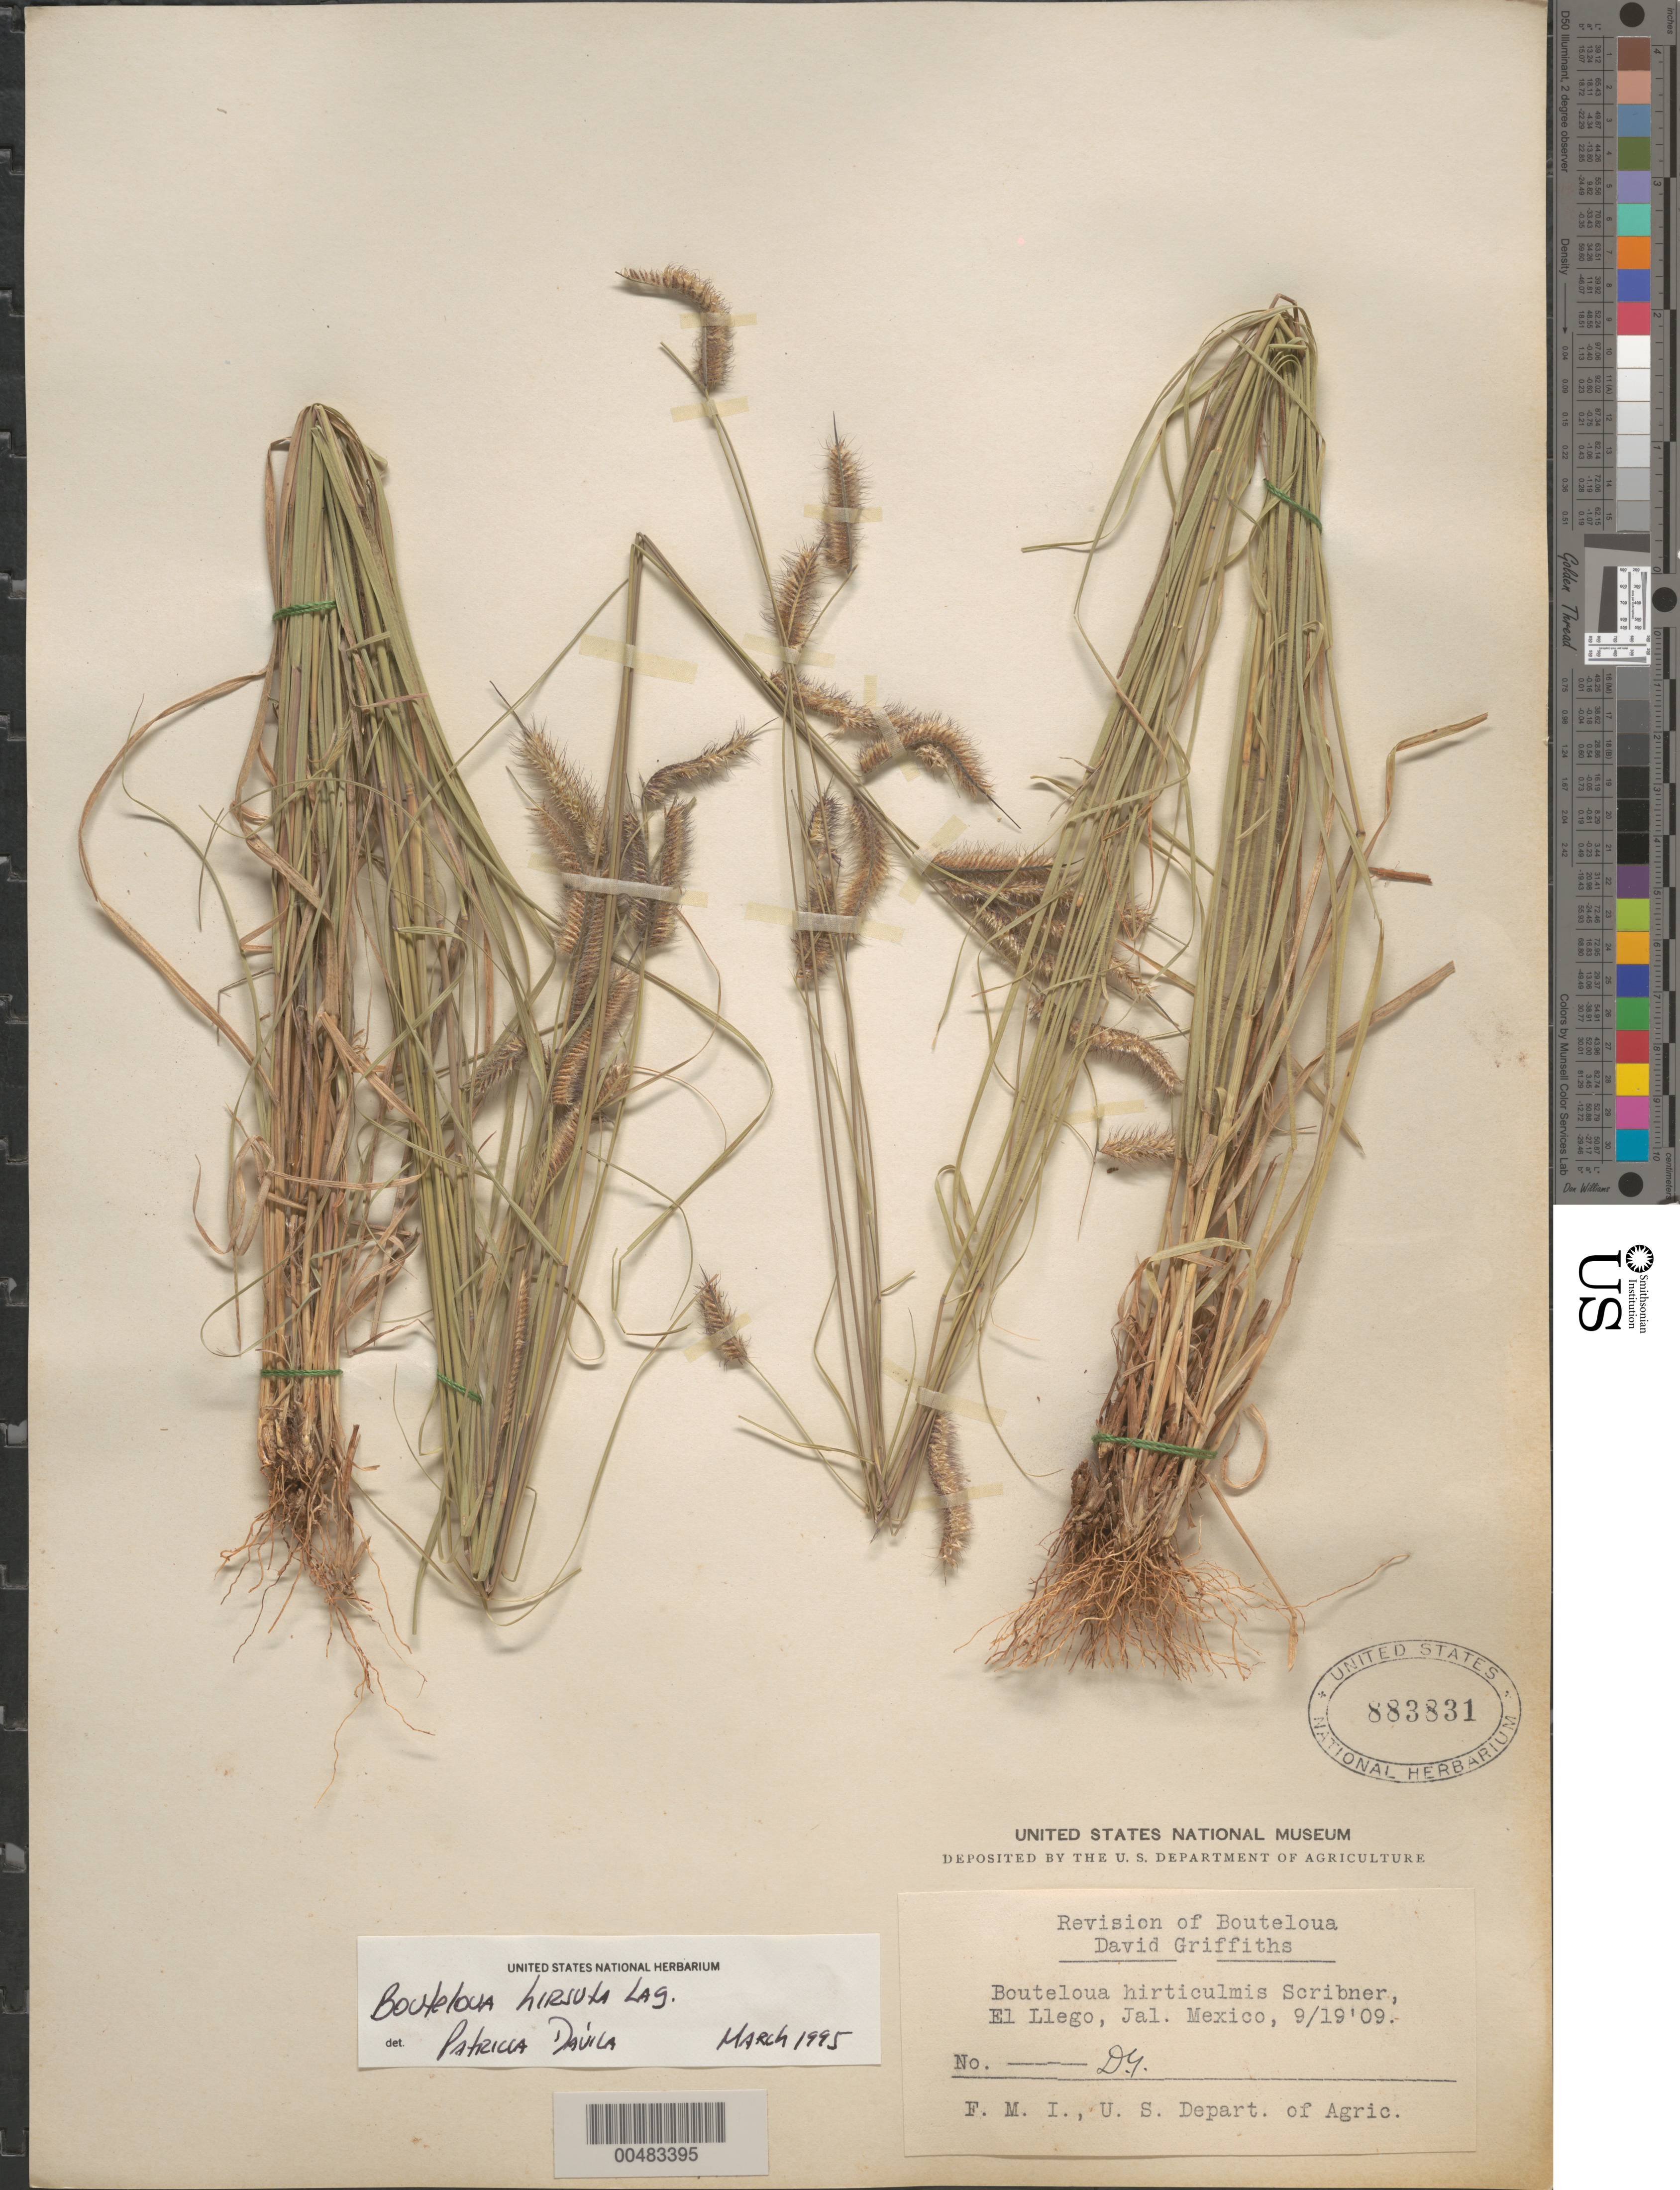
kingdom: Plantae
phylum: Tracheophyta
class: Liliopsida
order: Poales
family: Poaceae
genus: Bouteloua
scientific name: Bouteloua hirsuta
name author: Lag.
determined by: Dávila, P. D.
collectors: D. Griffiths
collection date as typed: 19 Sep 1909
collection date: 1909-09-19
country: Mexico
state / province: Jalisco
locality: El Llego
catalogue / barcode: US 883831